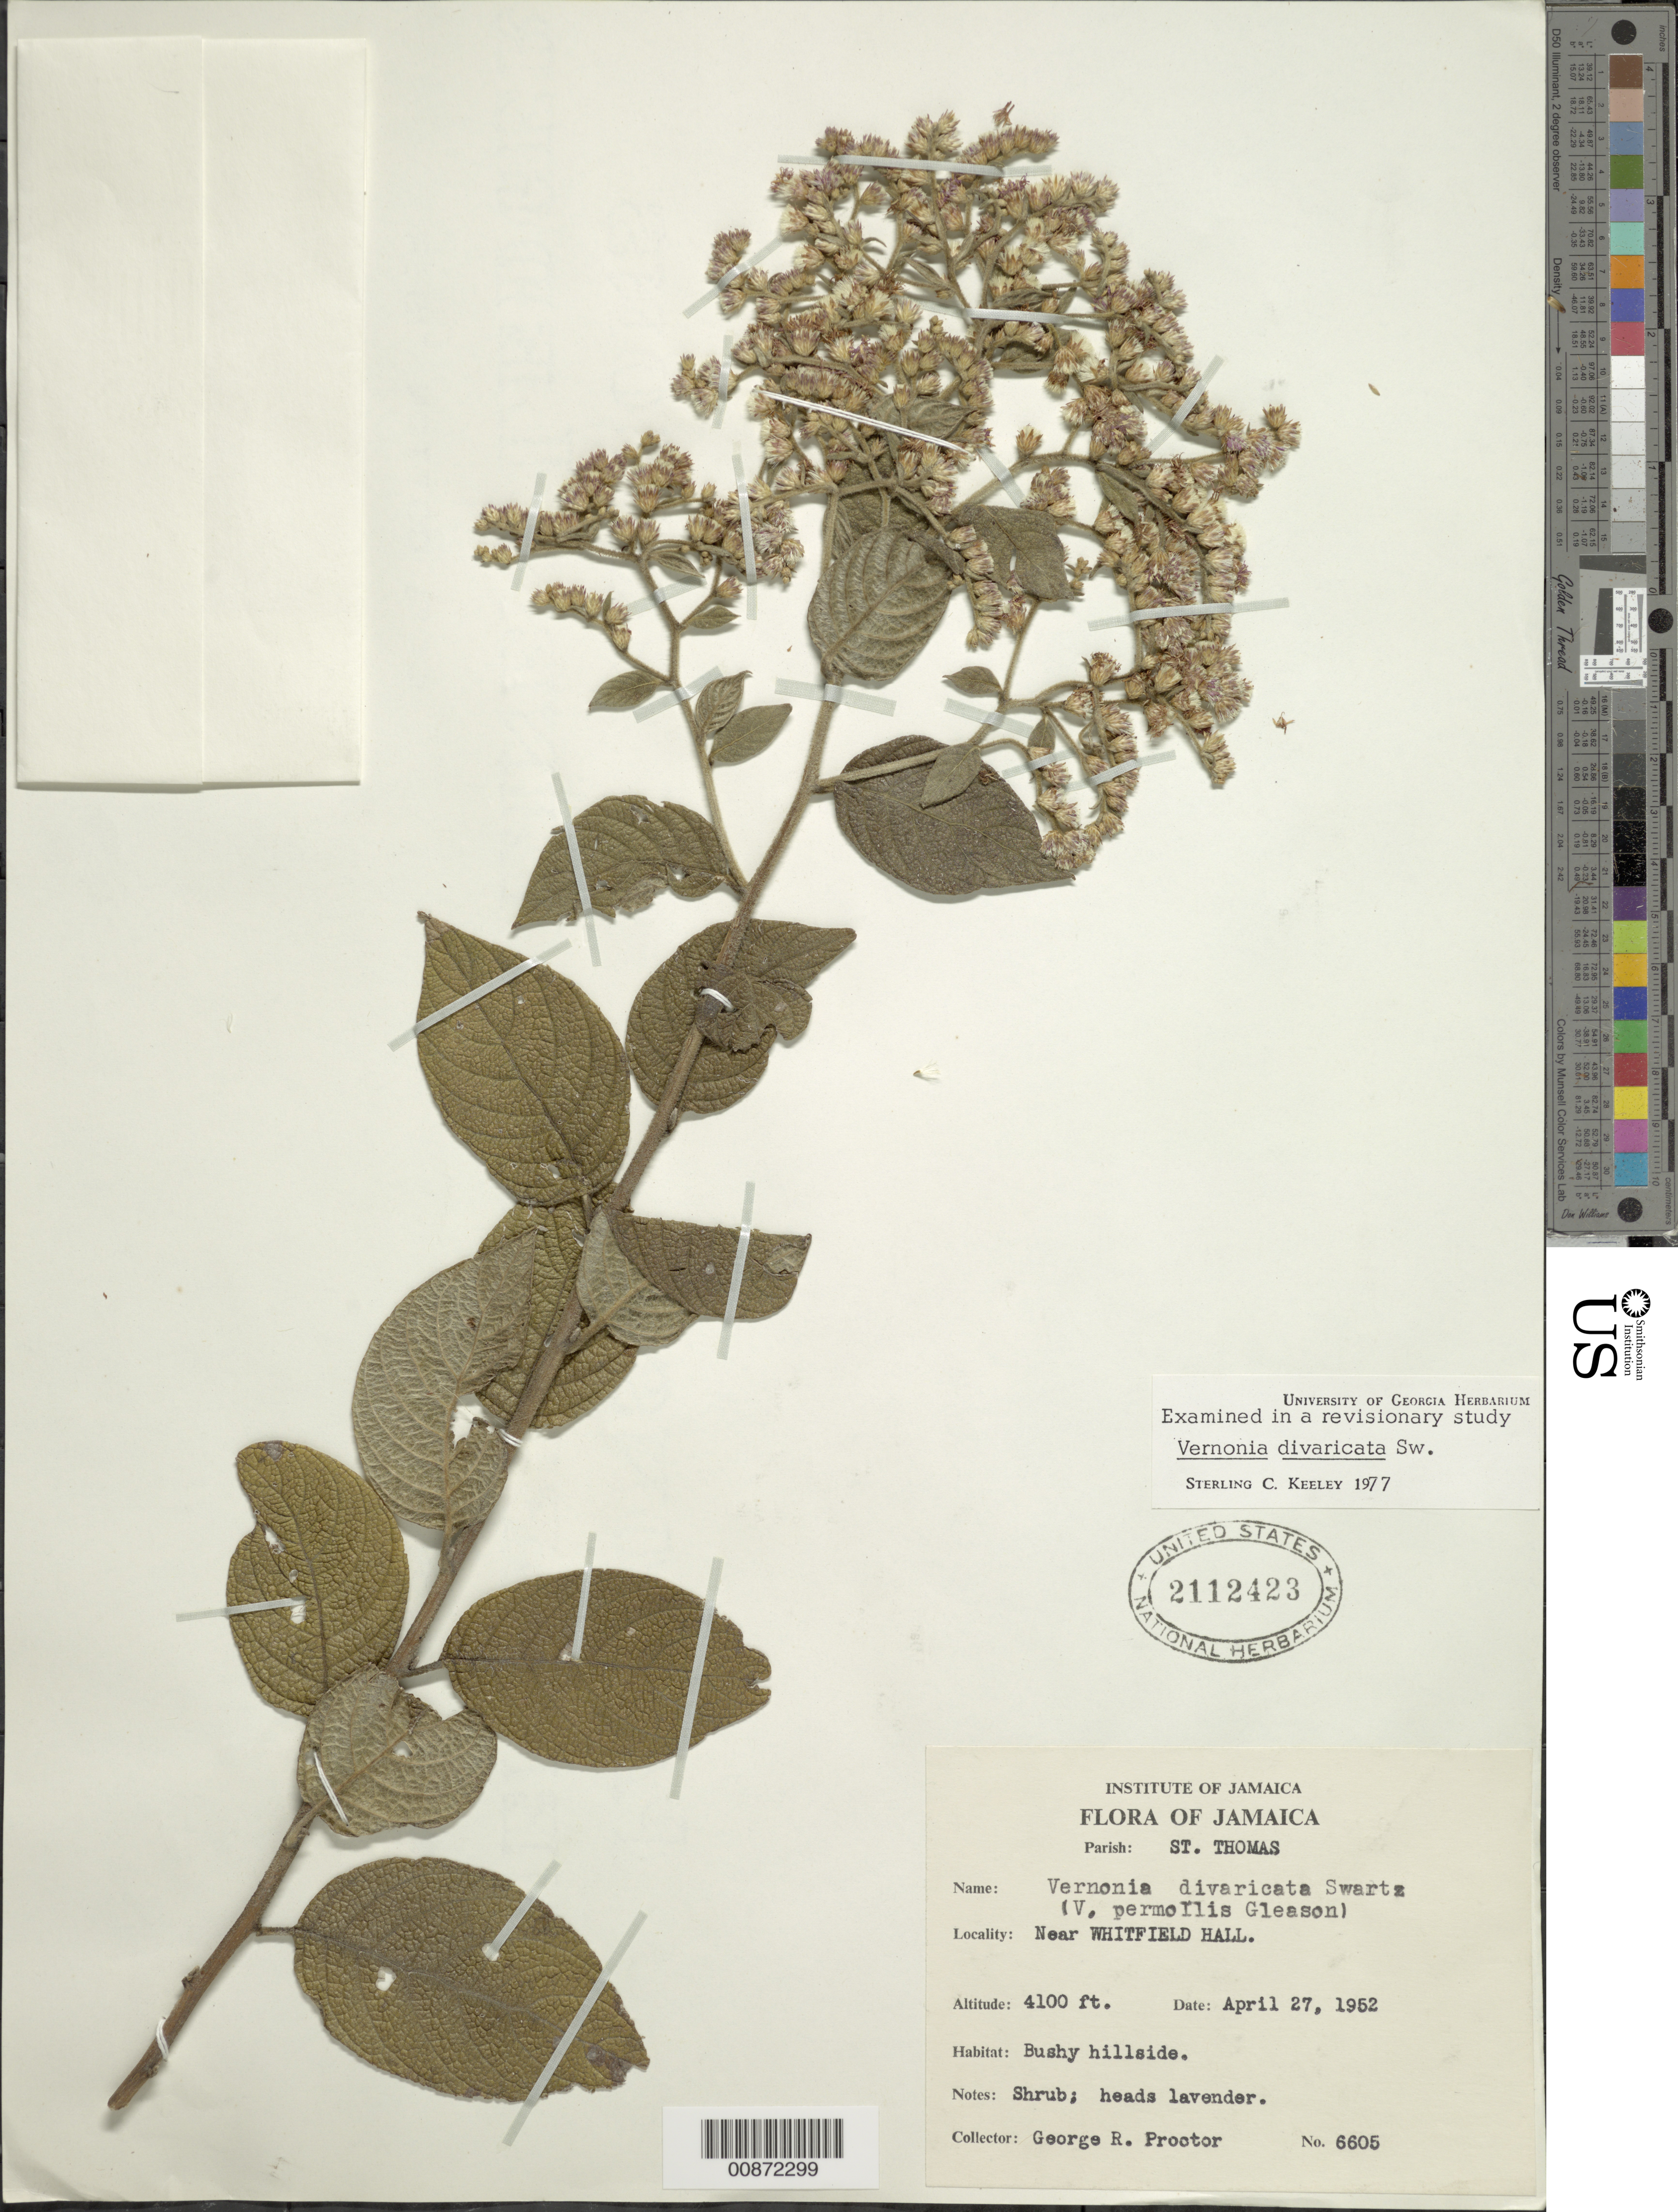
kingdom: Plantae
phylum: Tracheophyta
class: Magnoliopsida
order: Asterales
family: Asteraceae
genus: Lepidaploa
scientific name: Lepidaploa arborescens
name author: (L.) H. Rob.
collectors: G. R. Proctor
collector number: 6605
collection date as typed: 27 Apr 1952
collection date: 1952-04-27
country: Jamaica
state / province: Saint Thomas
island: Jamaica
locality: Near Whitfield Hall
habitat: Bushy hillside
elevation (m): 1250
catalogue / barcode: US 2112423